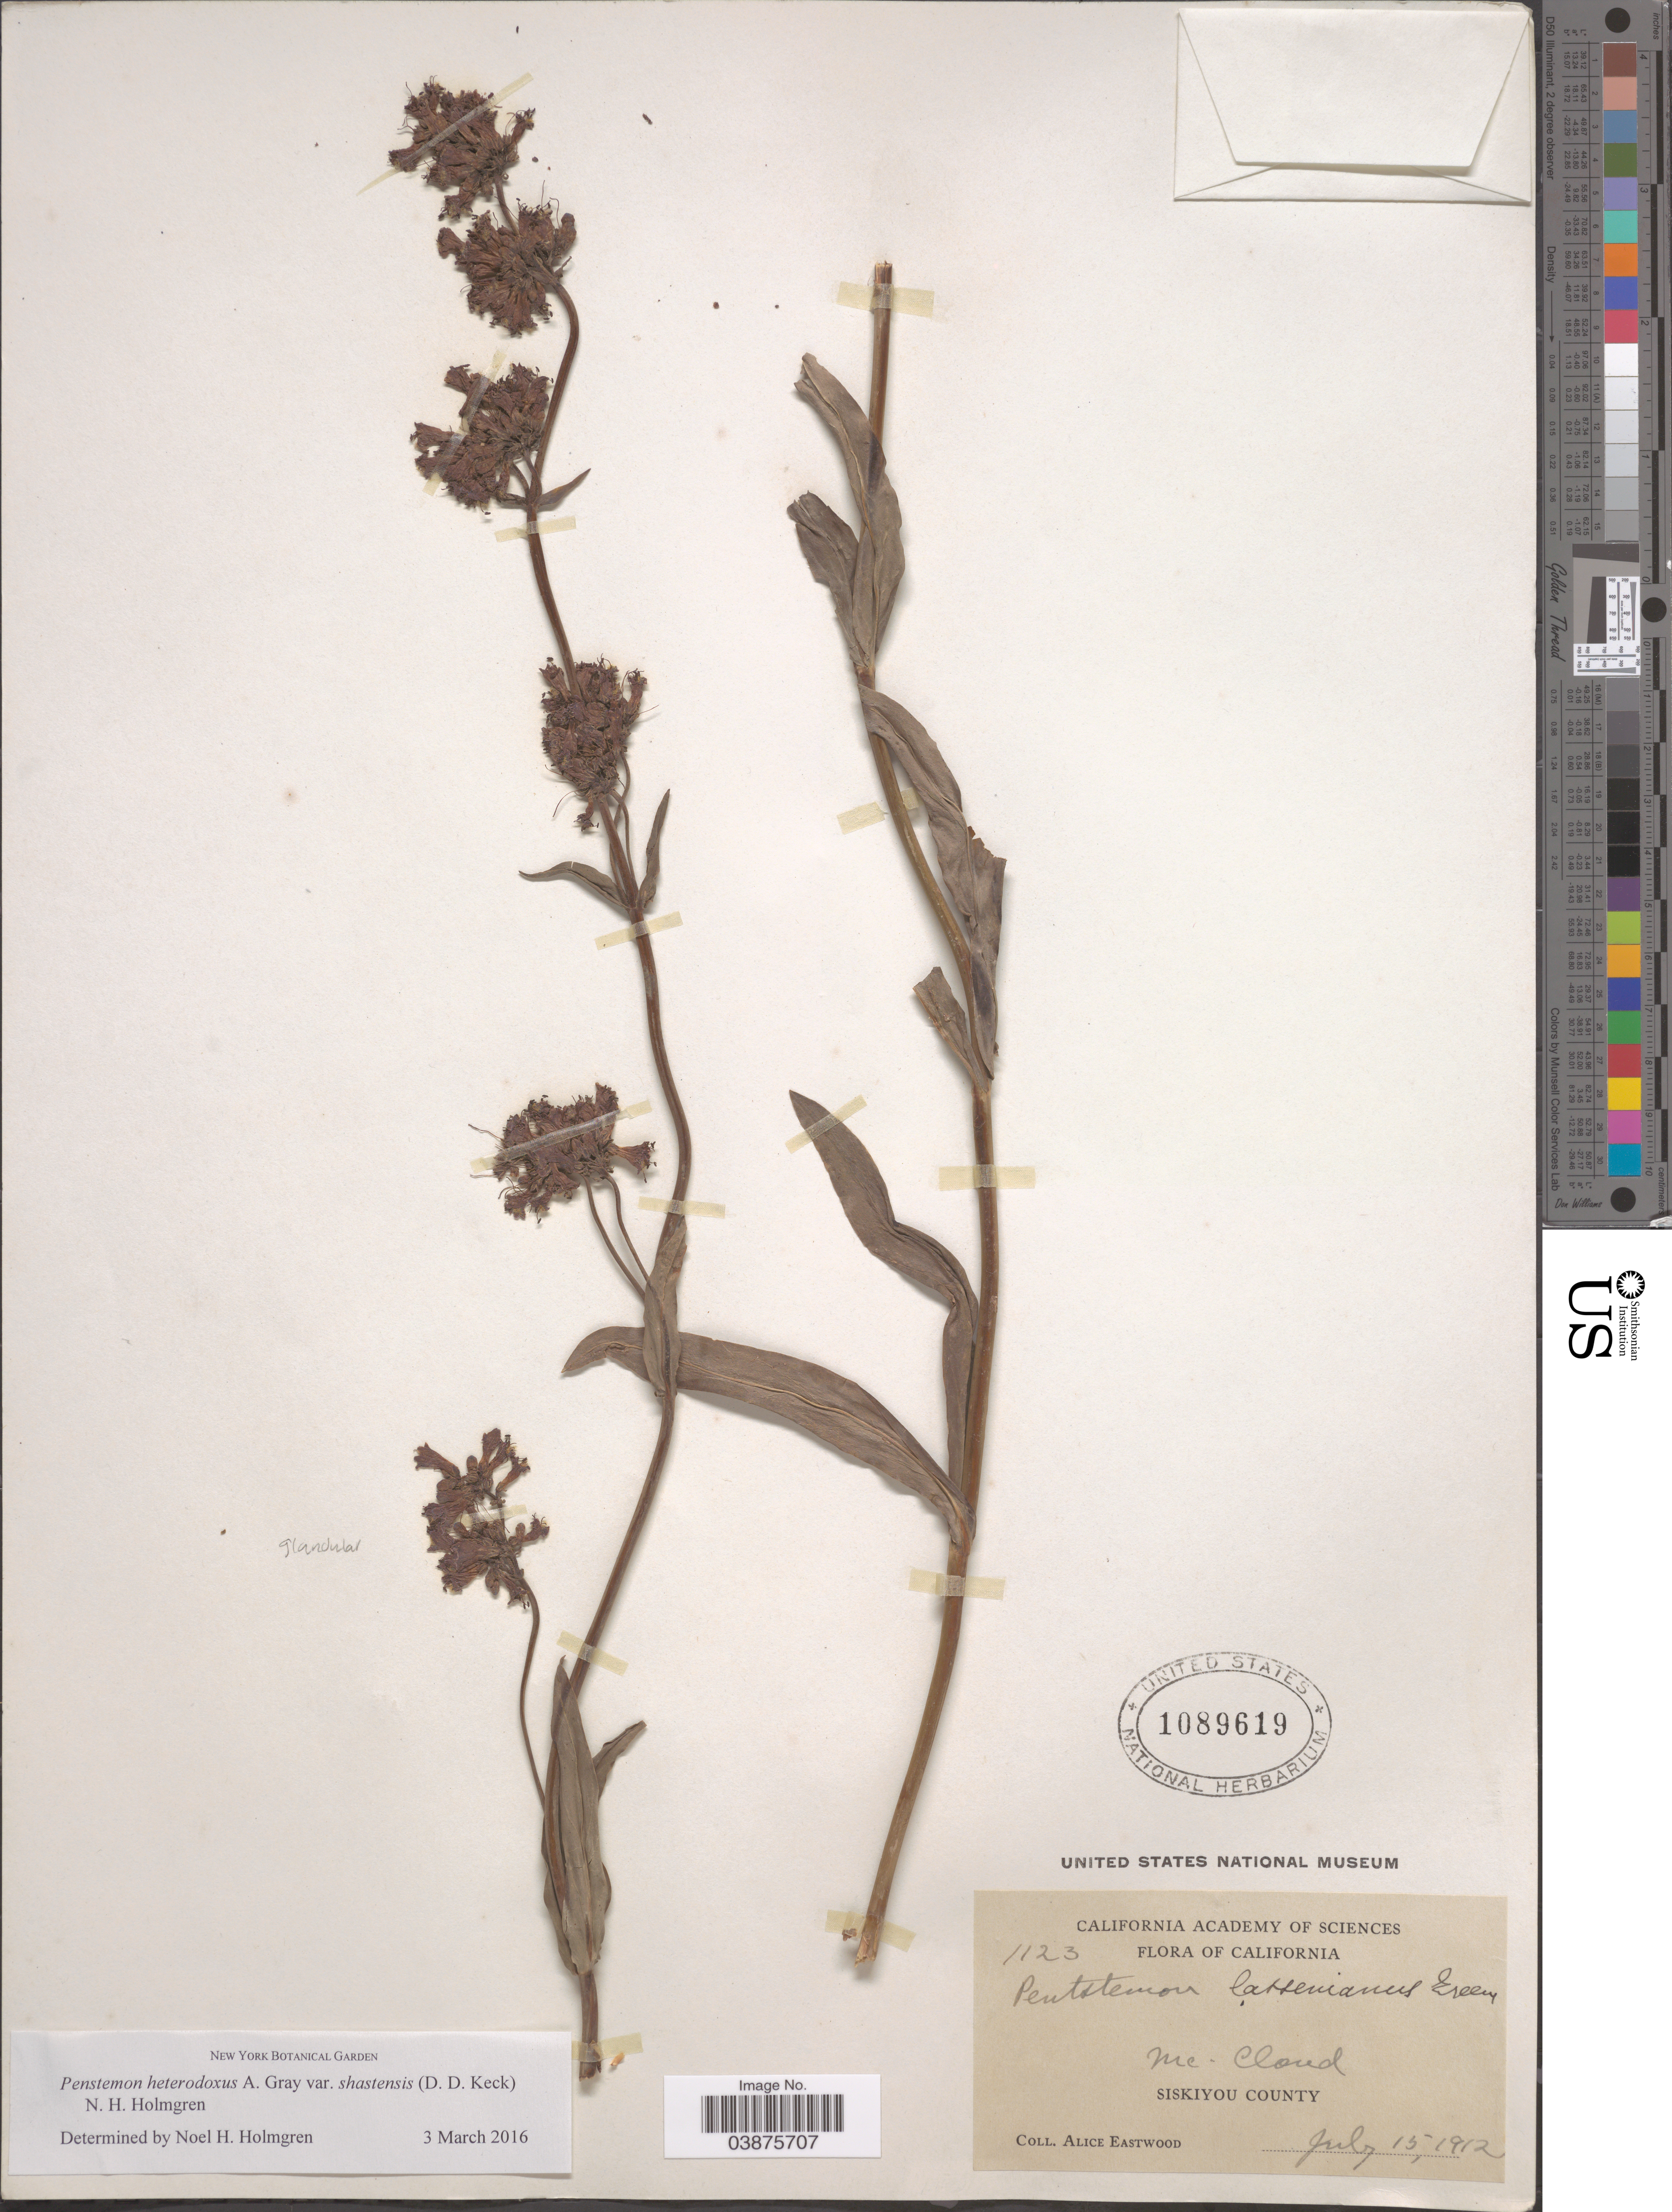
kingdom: Plantae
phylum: Tracheophyta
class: Magnoliopsida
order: Lamiales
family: Plantaginaceae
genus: Penstemon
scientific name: Penstemon heterodoxus var. shastensis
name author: (D.D. Keck) N.H. Holmgren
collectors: A. Eastwood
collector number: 1123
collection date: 1912-07-15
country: United States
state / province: California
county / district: Siskiyou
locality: Mc Cloud. Siskiyou County.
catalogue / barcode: US 1089619